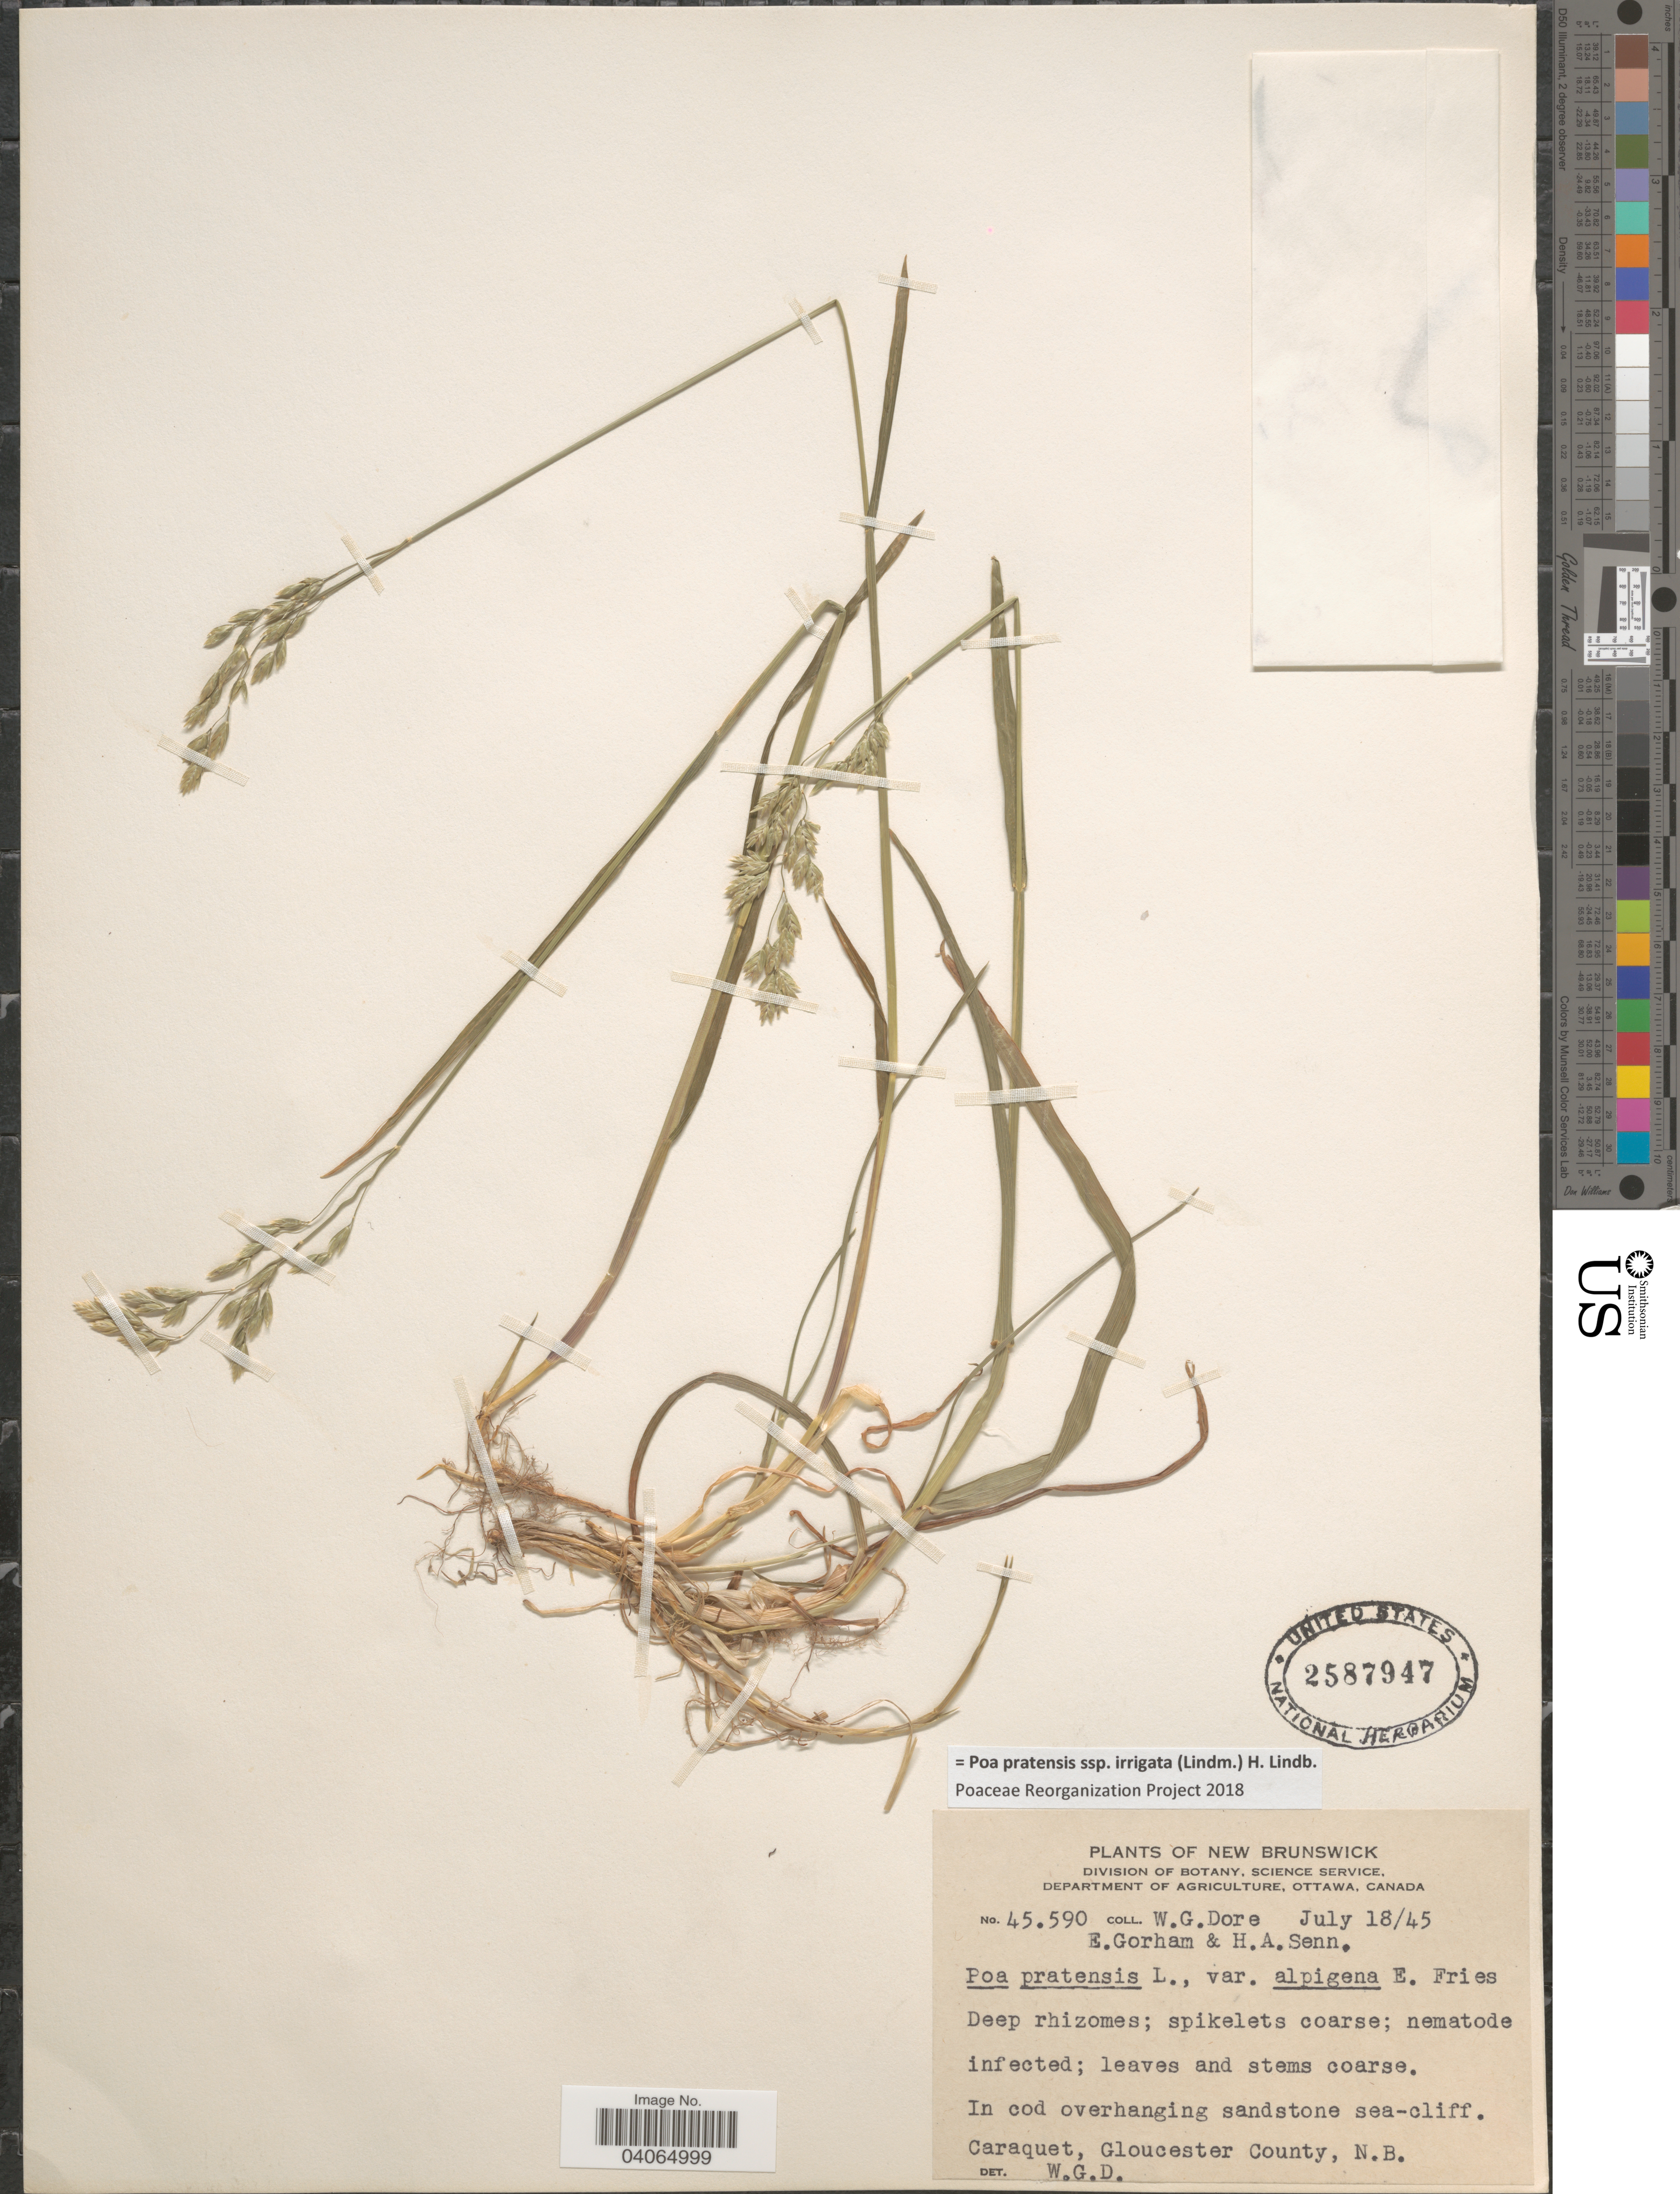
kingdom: Plantae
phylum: Tracheophyta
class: Liliopsida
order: Poales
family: Poaceae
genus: Poa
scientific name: Poa pratensis subsp. irrigata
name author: (Lindm.) H. Lindb.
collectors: W. Dore, E. Gorham & H. Senn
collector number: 45590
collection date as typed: Transcribed d/m/y: 18/7/45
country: Canada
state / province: New Brunswick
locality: Caraquet, Gloucester County.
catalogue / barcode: US 2587947